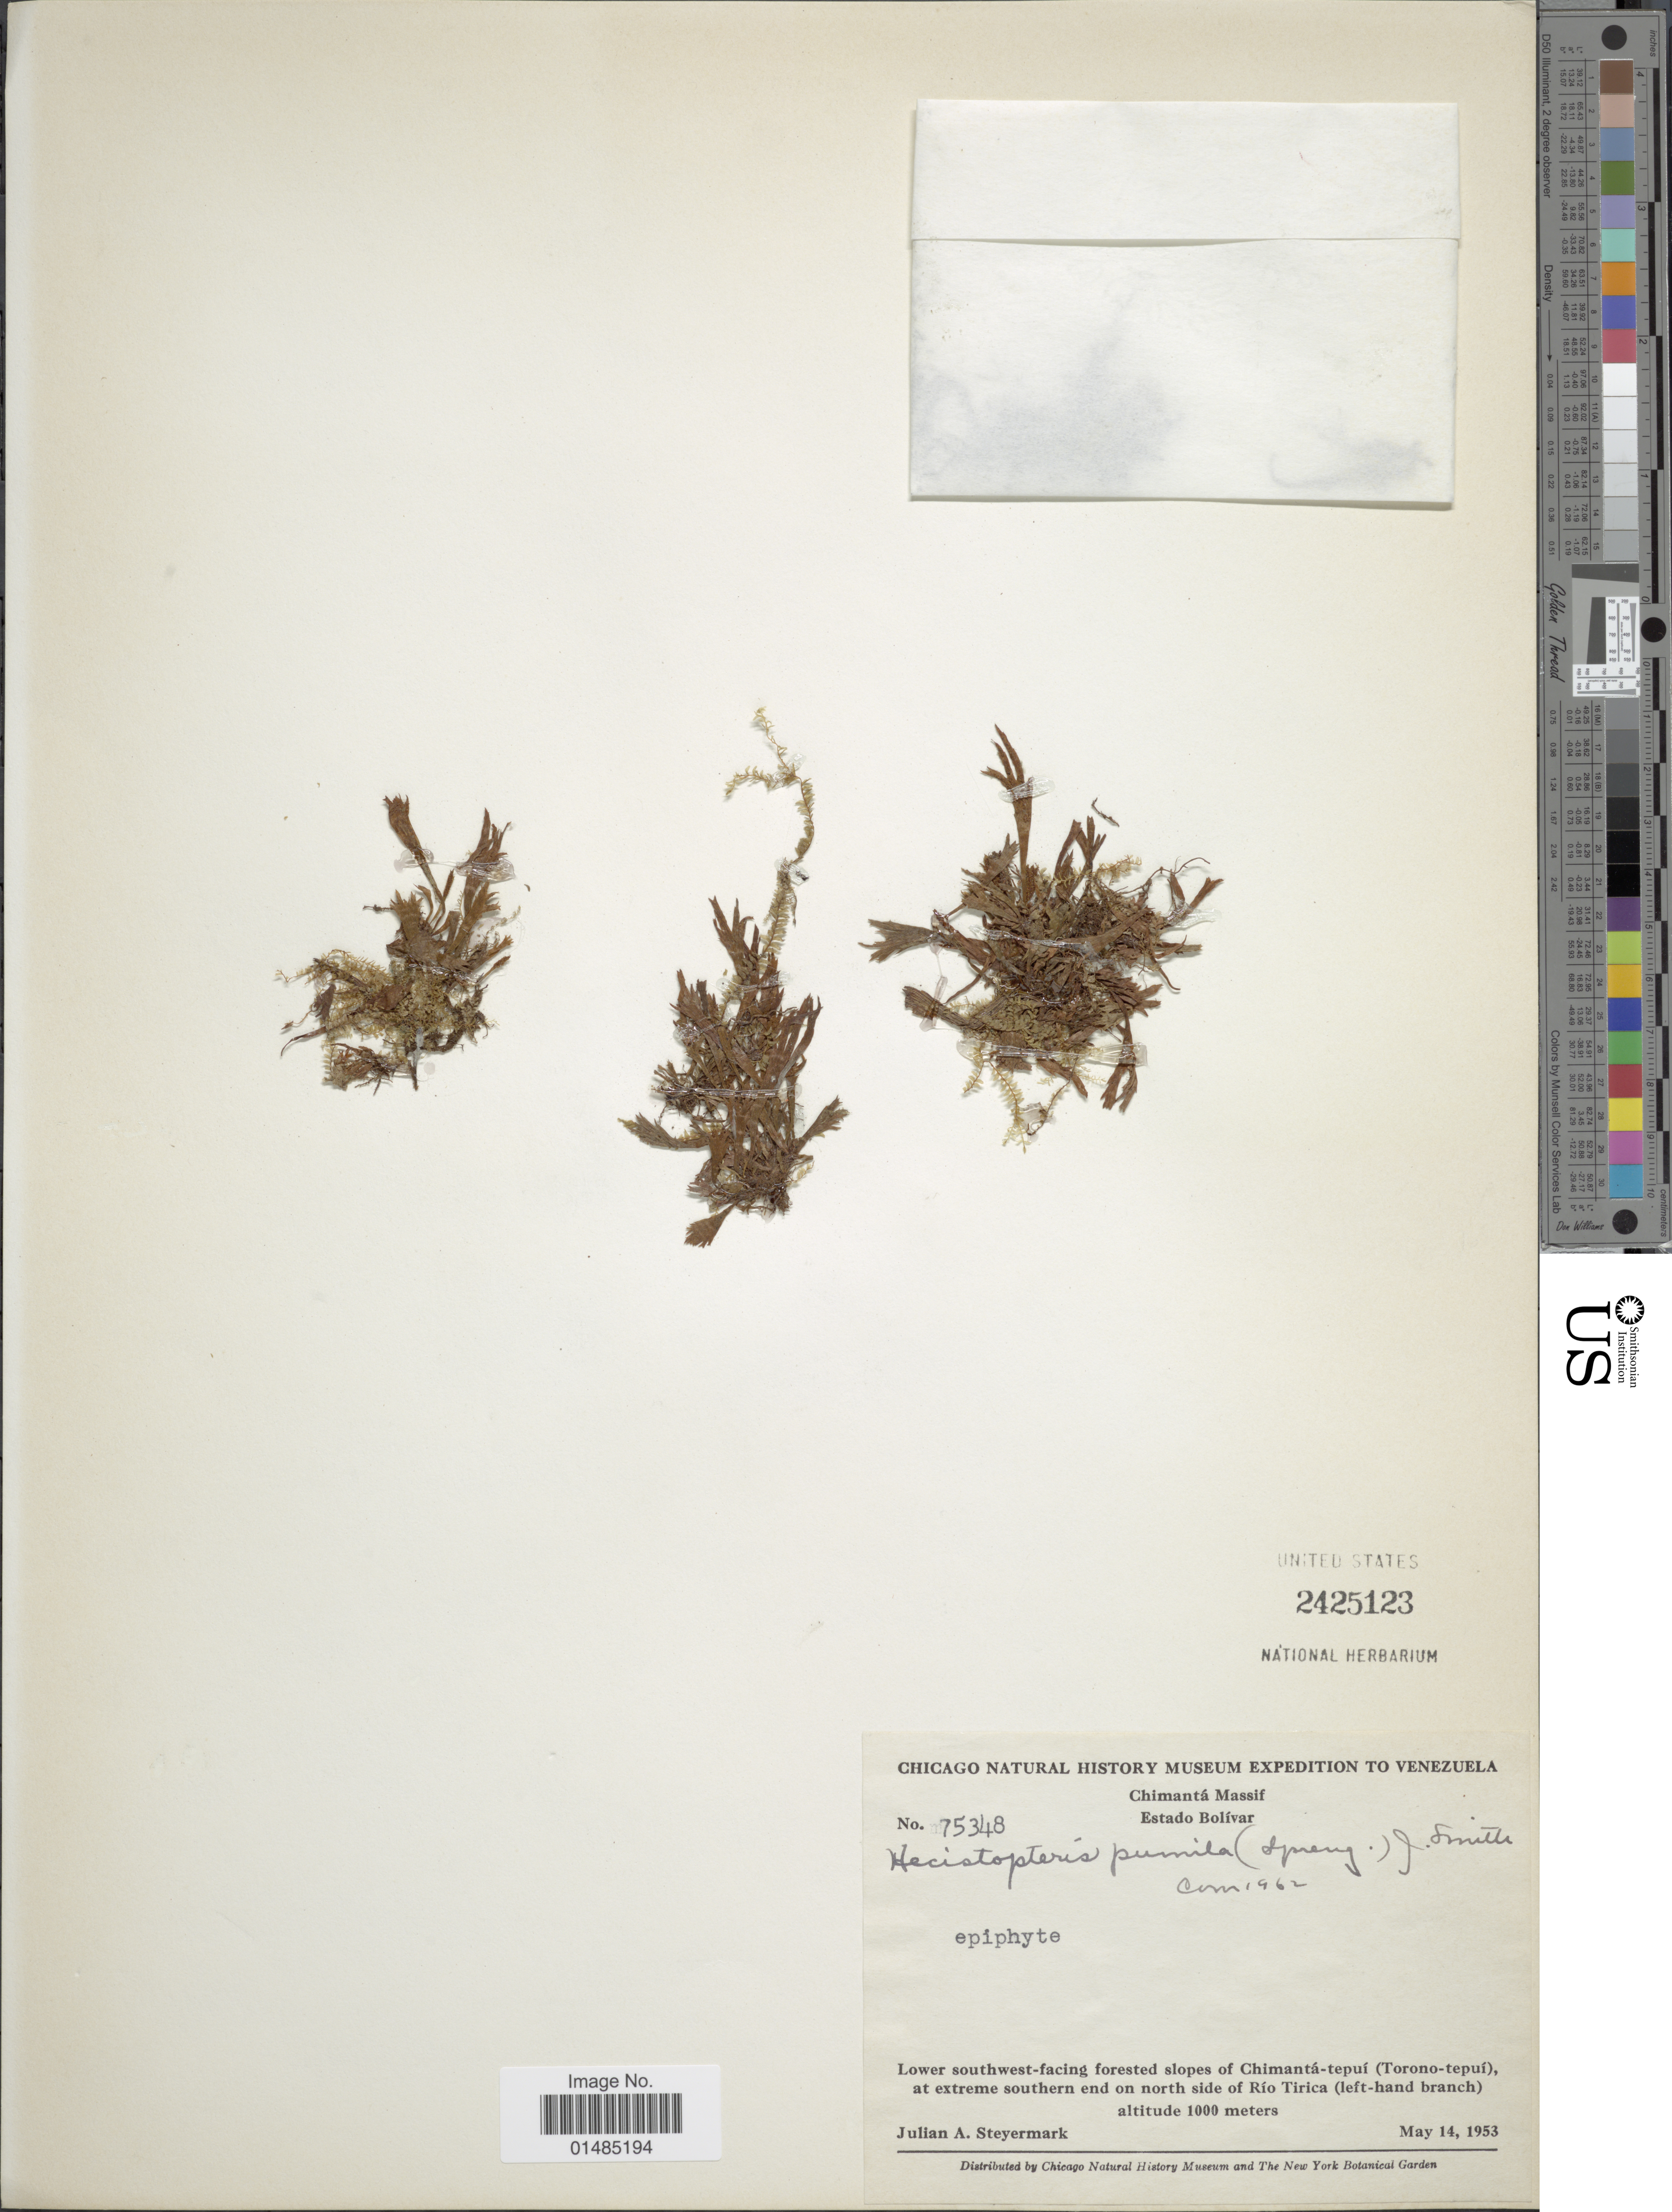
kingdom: Plantae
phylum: Tracheophyta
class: Polypodiopsida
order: Polypodiales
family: Pteridaceae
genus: Hecistopteris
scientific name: Hecistopteris pumila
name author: Christ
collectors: J. Steyermark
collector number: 75348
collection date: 1953-05-14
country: Venezuela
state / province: Bolivar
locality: Chimantá Massif, Estado Bolívar, Lower southwest-facing forested slopes of Chimantá-Tepuí (Torono-Tepuí), at extreme southern end on north side of Río Tirica (left-hand-branch)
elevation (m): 1000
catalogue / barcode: US 2425123